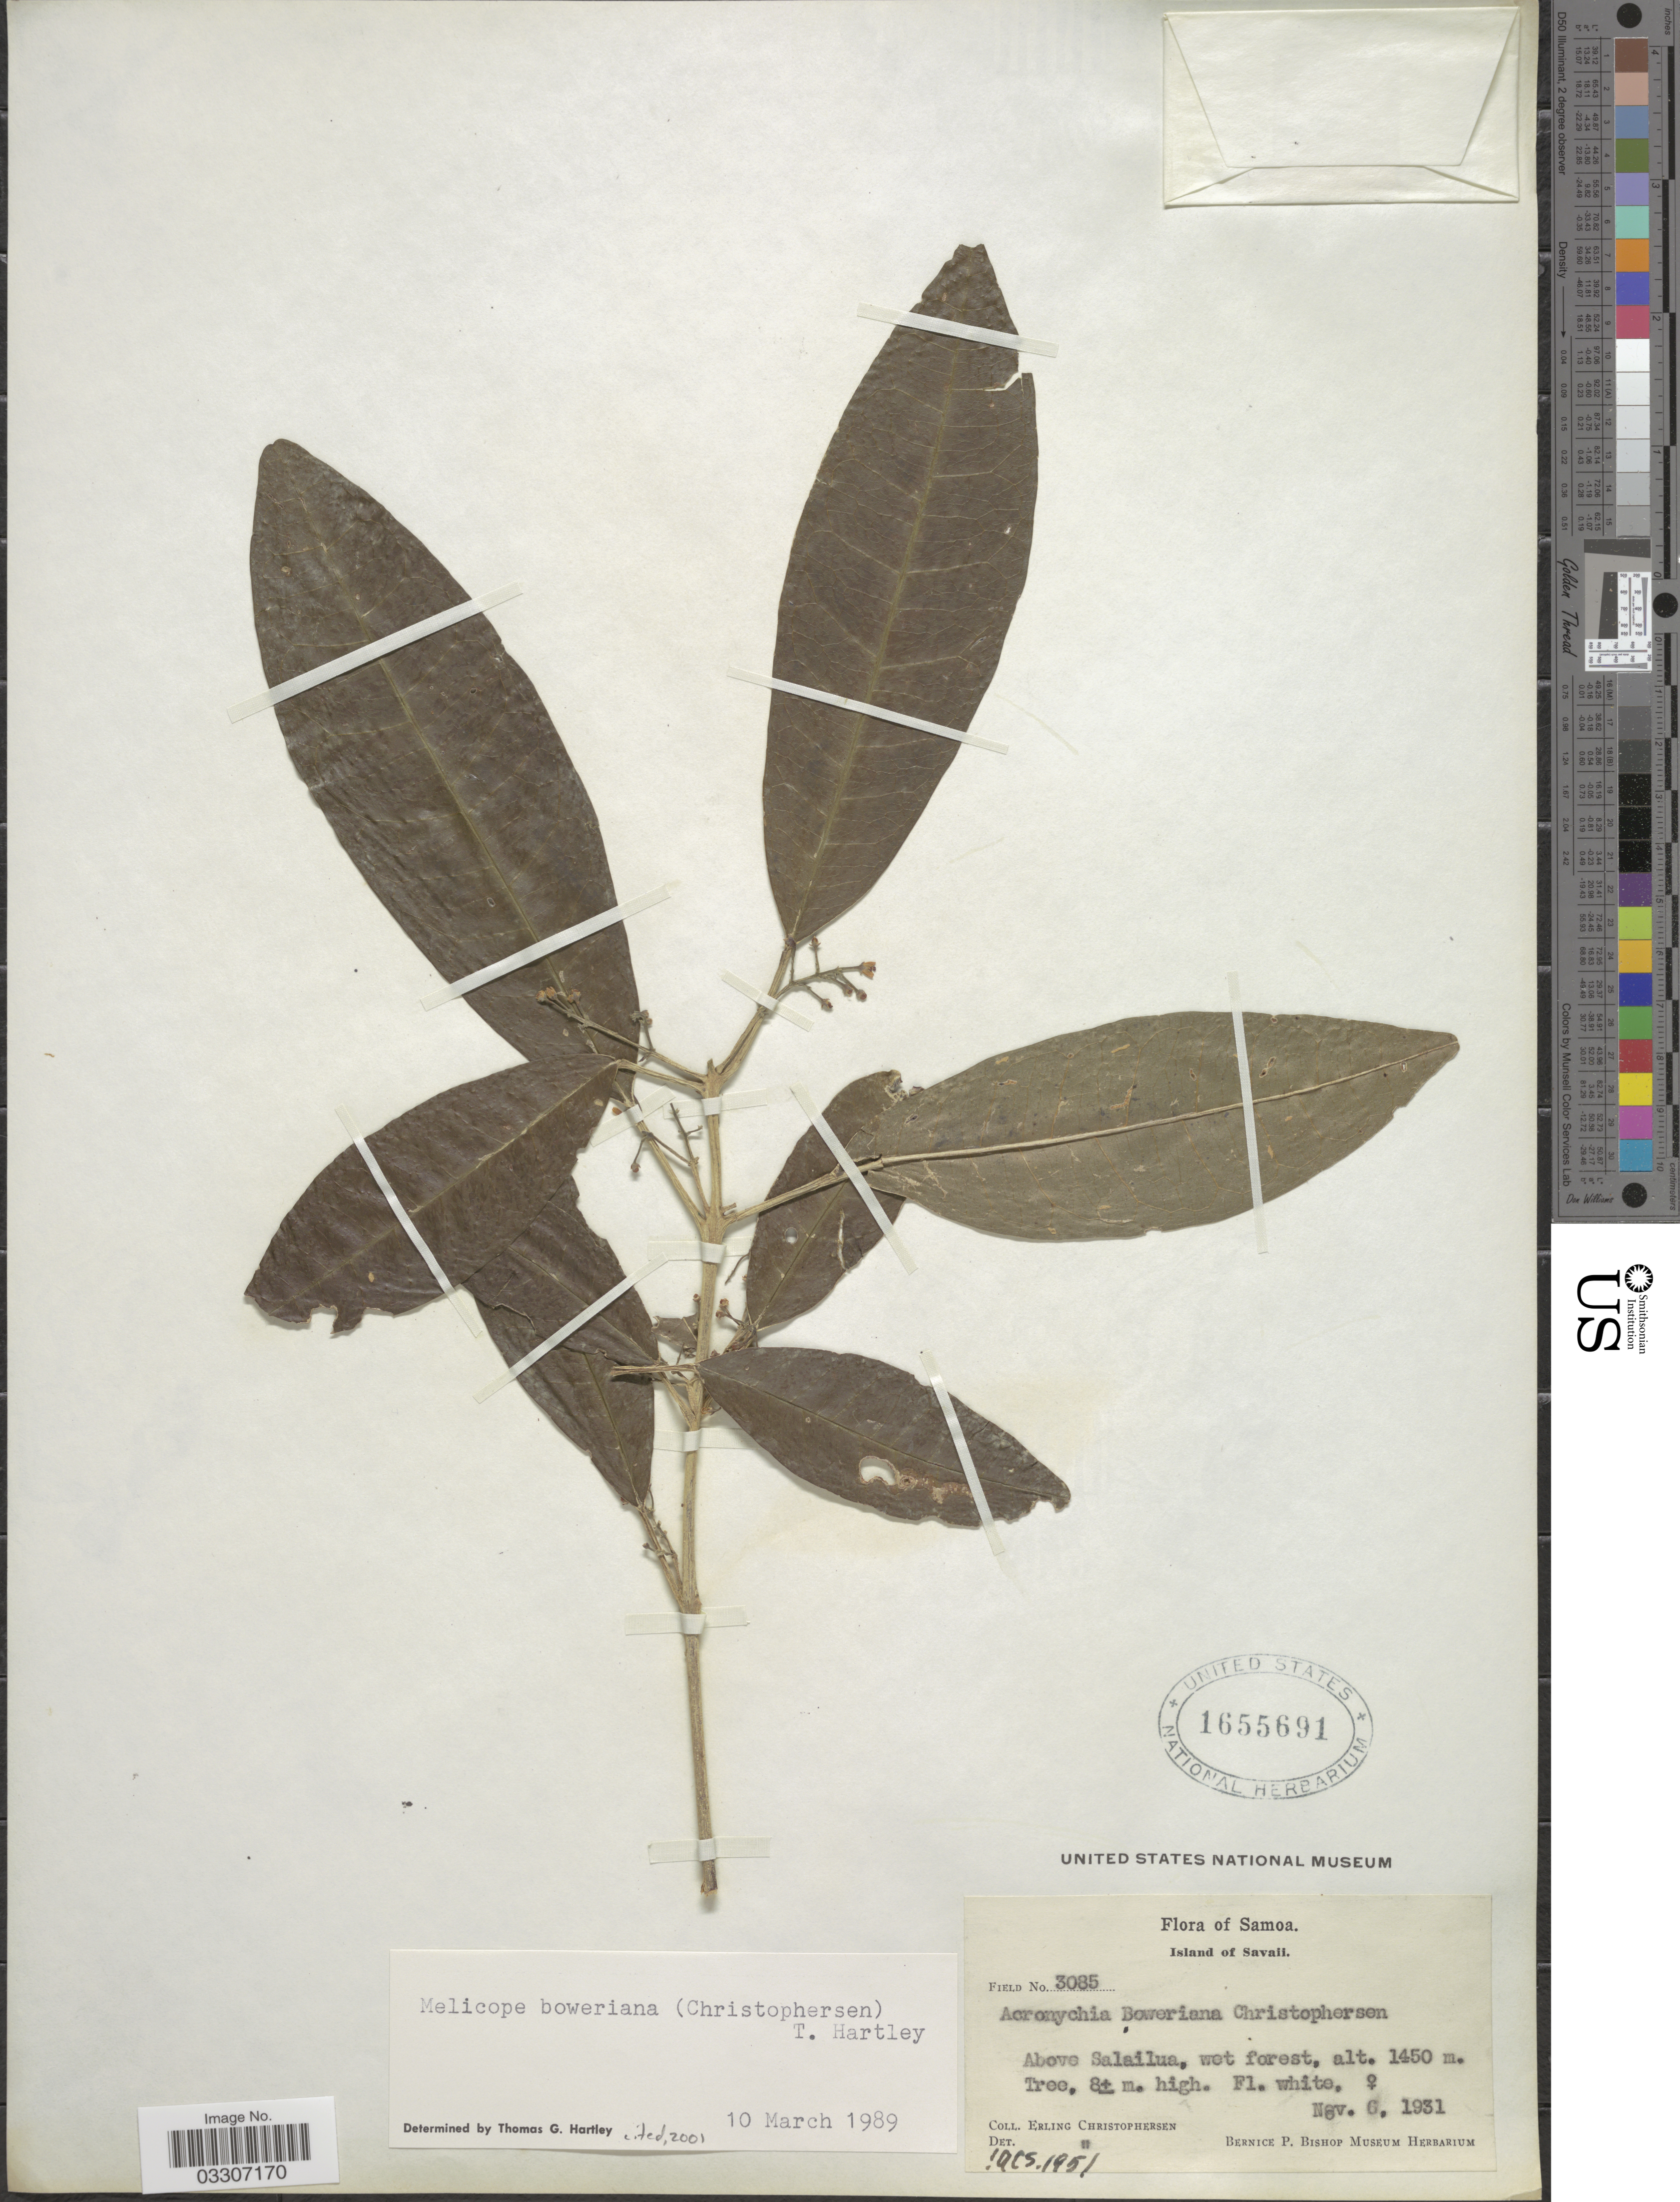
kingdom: Plantae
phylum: Tracheophyta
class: Magnoliopsida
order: Sapindales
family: Rutaceae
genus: Melicope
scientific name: Melicope boweriana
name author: (Christoph.) T.G. Hartley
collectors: E. Christophersen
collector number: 3085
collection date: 1931-11-06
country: Samoa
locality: Samoa. Island of Savaii. Above Salailua.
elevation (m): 1450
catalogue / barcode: US 1655691